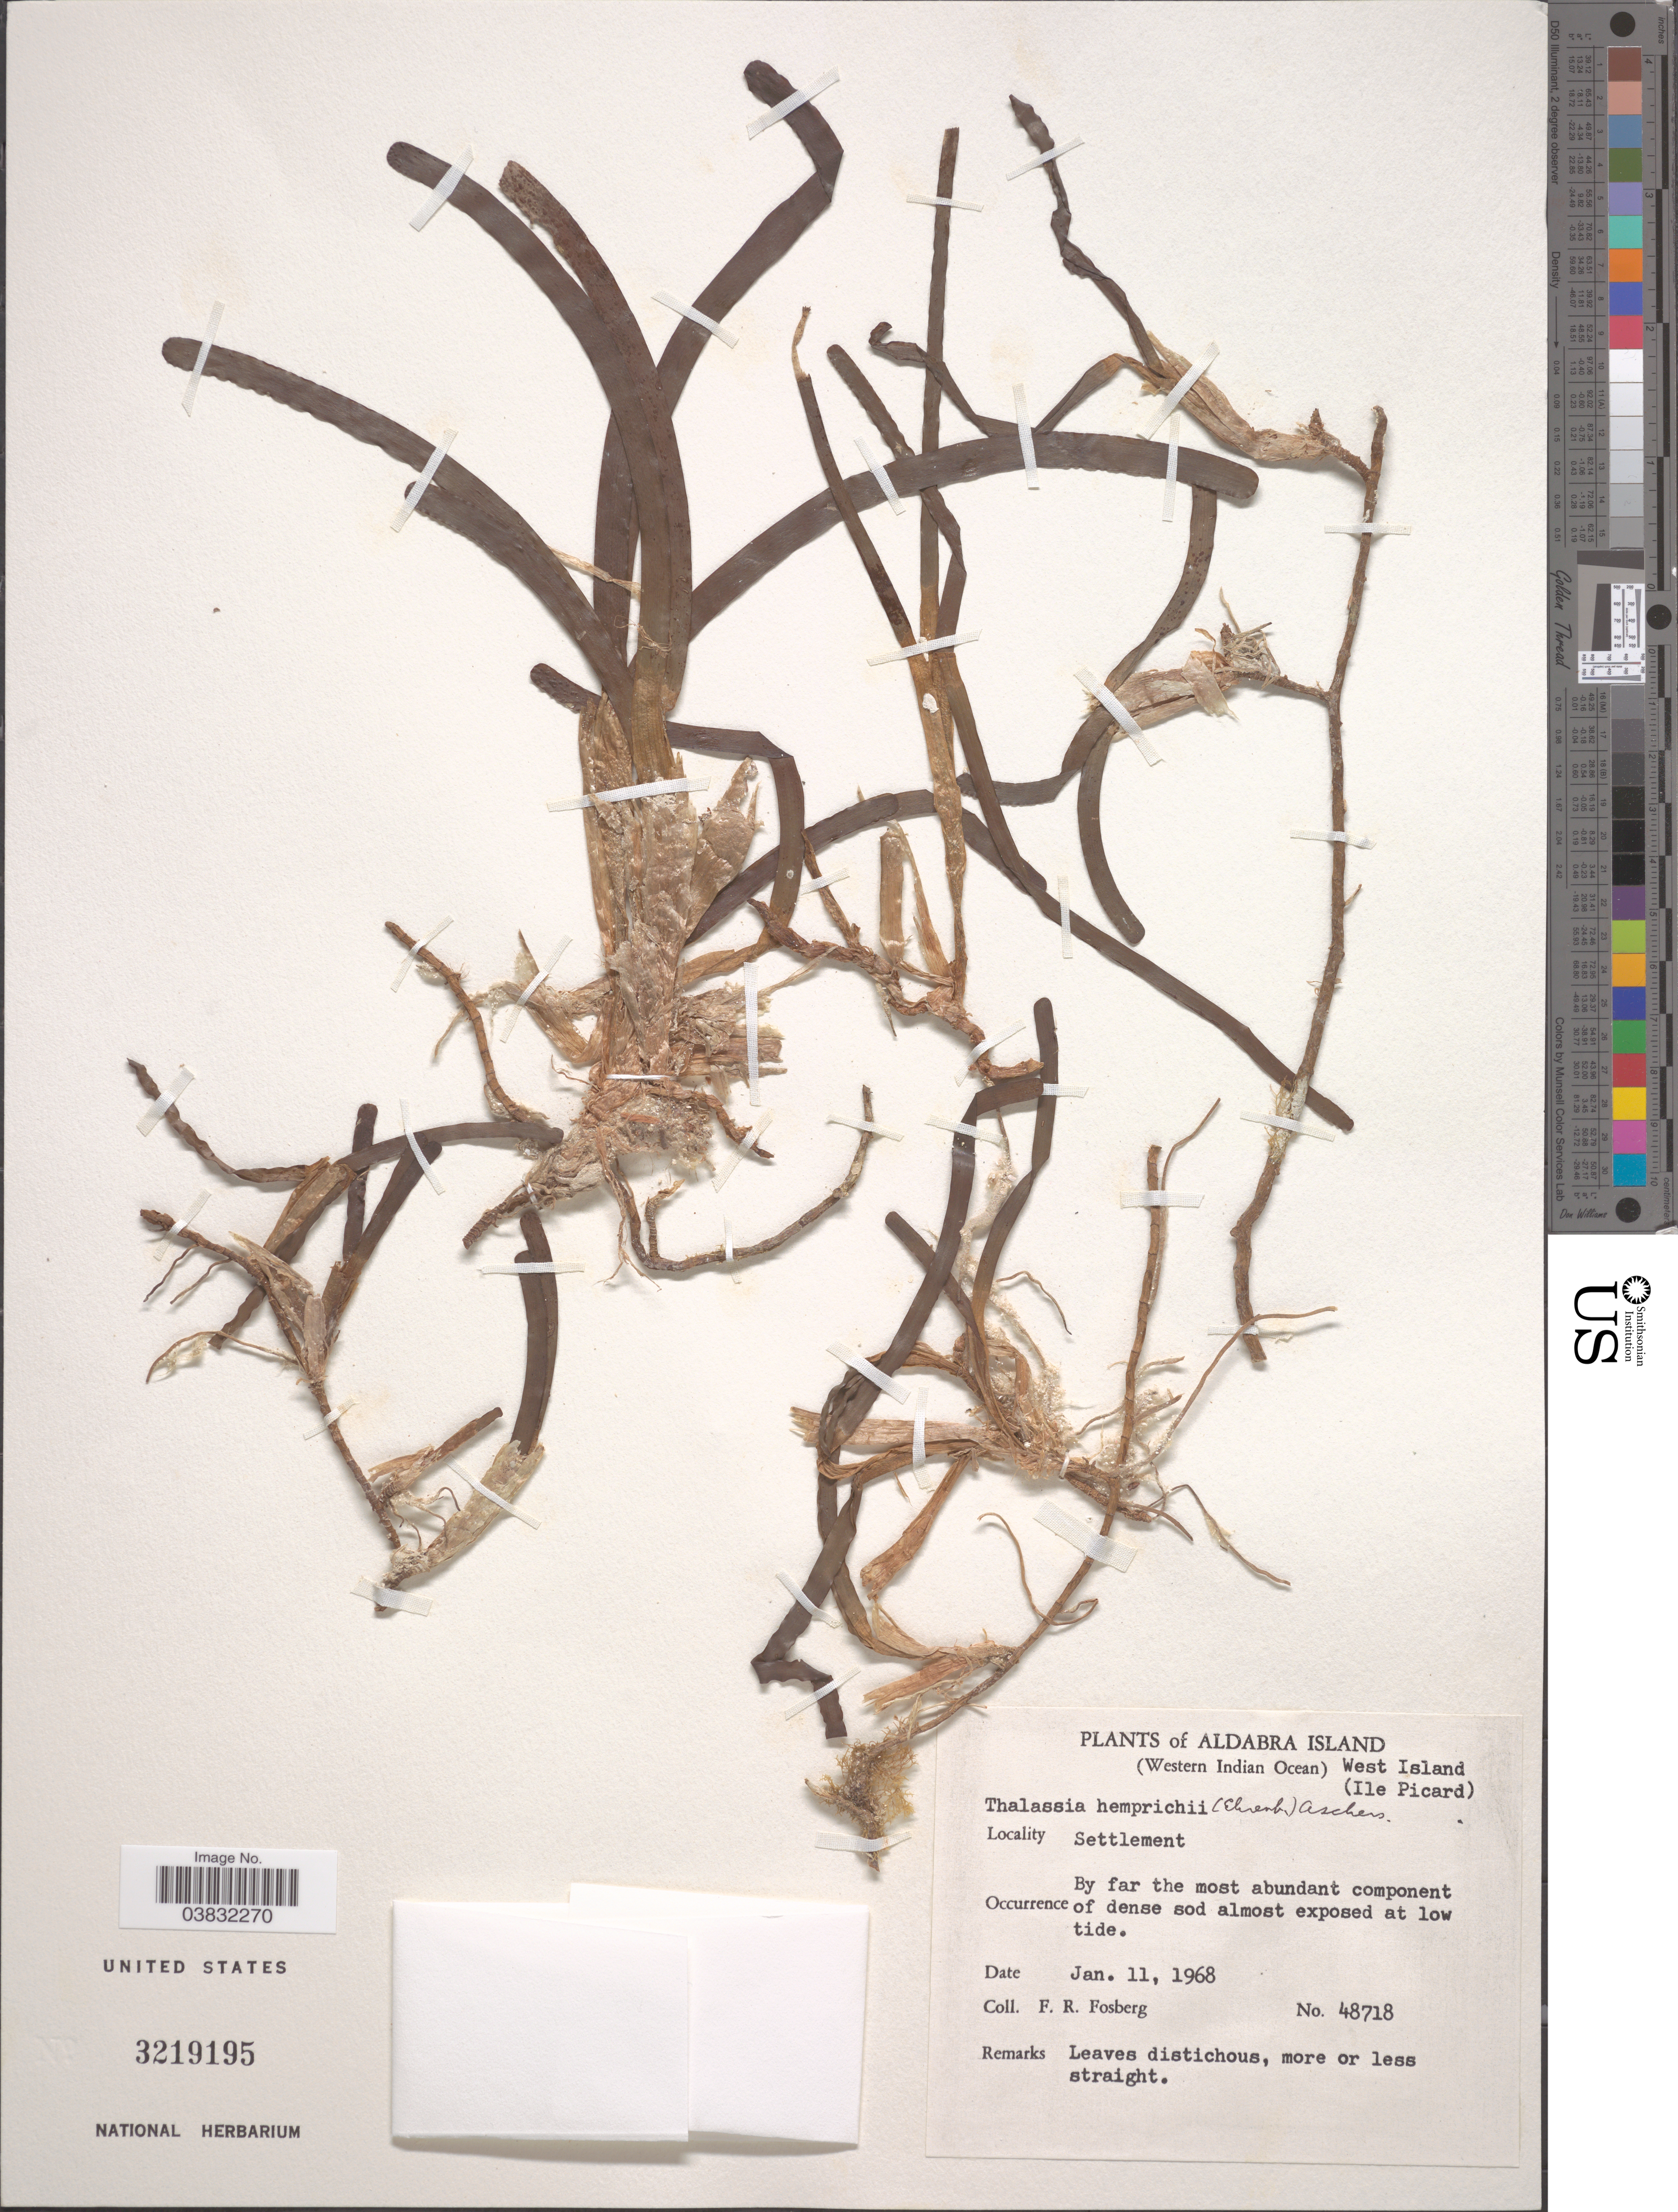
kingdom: Plantae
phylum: Tracheophyta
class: Liliopsida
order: Alismatales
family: Hydrocharitaceae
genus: Thalassia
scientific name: Thalassia hemprichii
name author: Asch.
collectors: F. R. Fosberg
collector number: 48718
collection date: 1968-01-11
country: Seychelles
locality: Aldabra Island (Western Indian Ocean) West Island (Ile Picard). Settlement.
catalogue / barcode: US 3219195